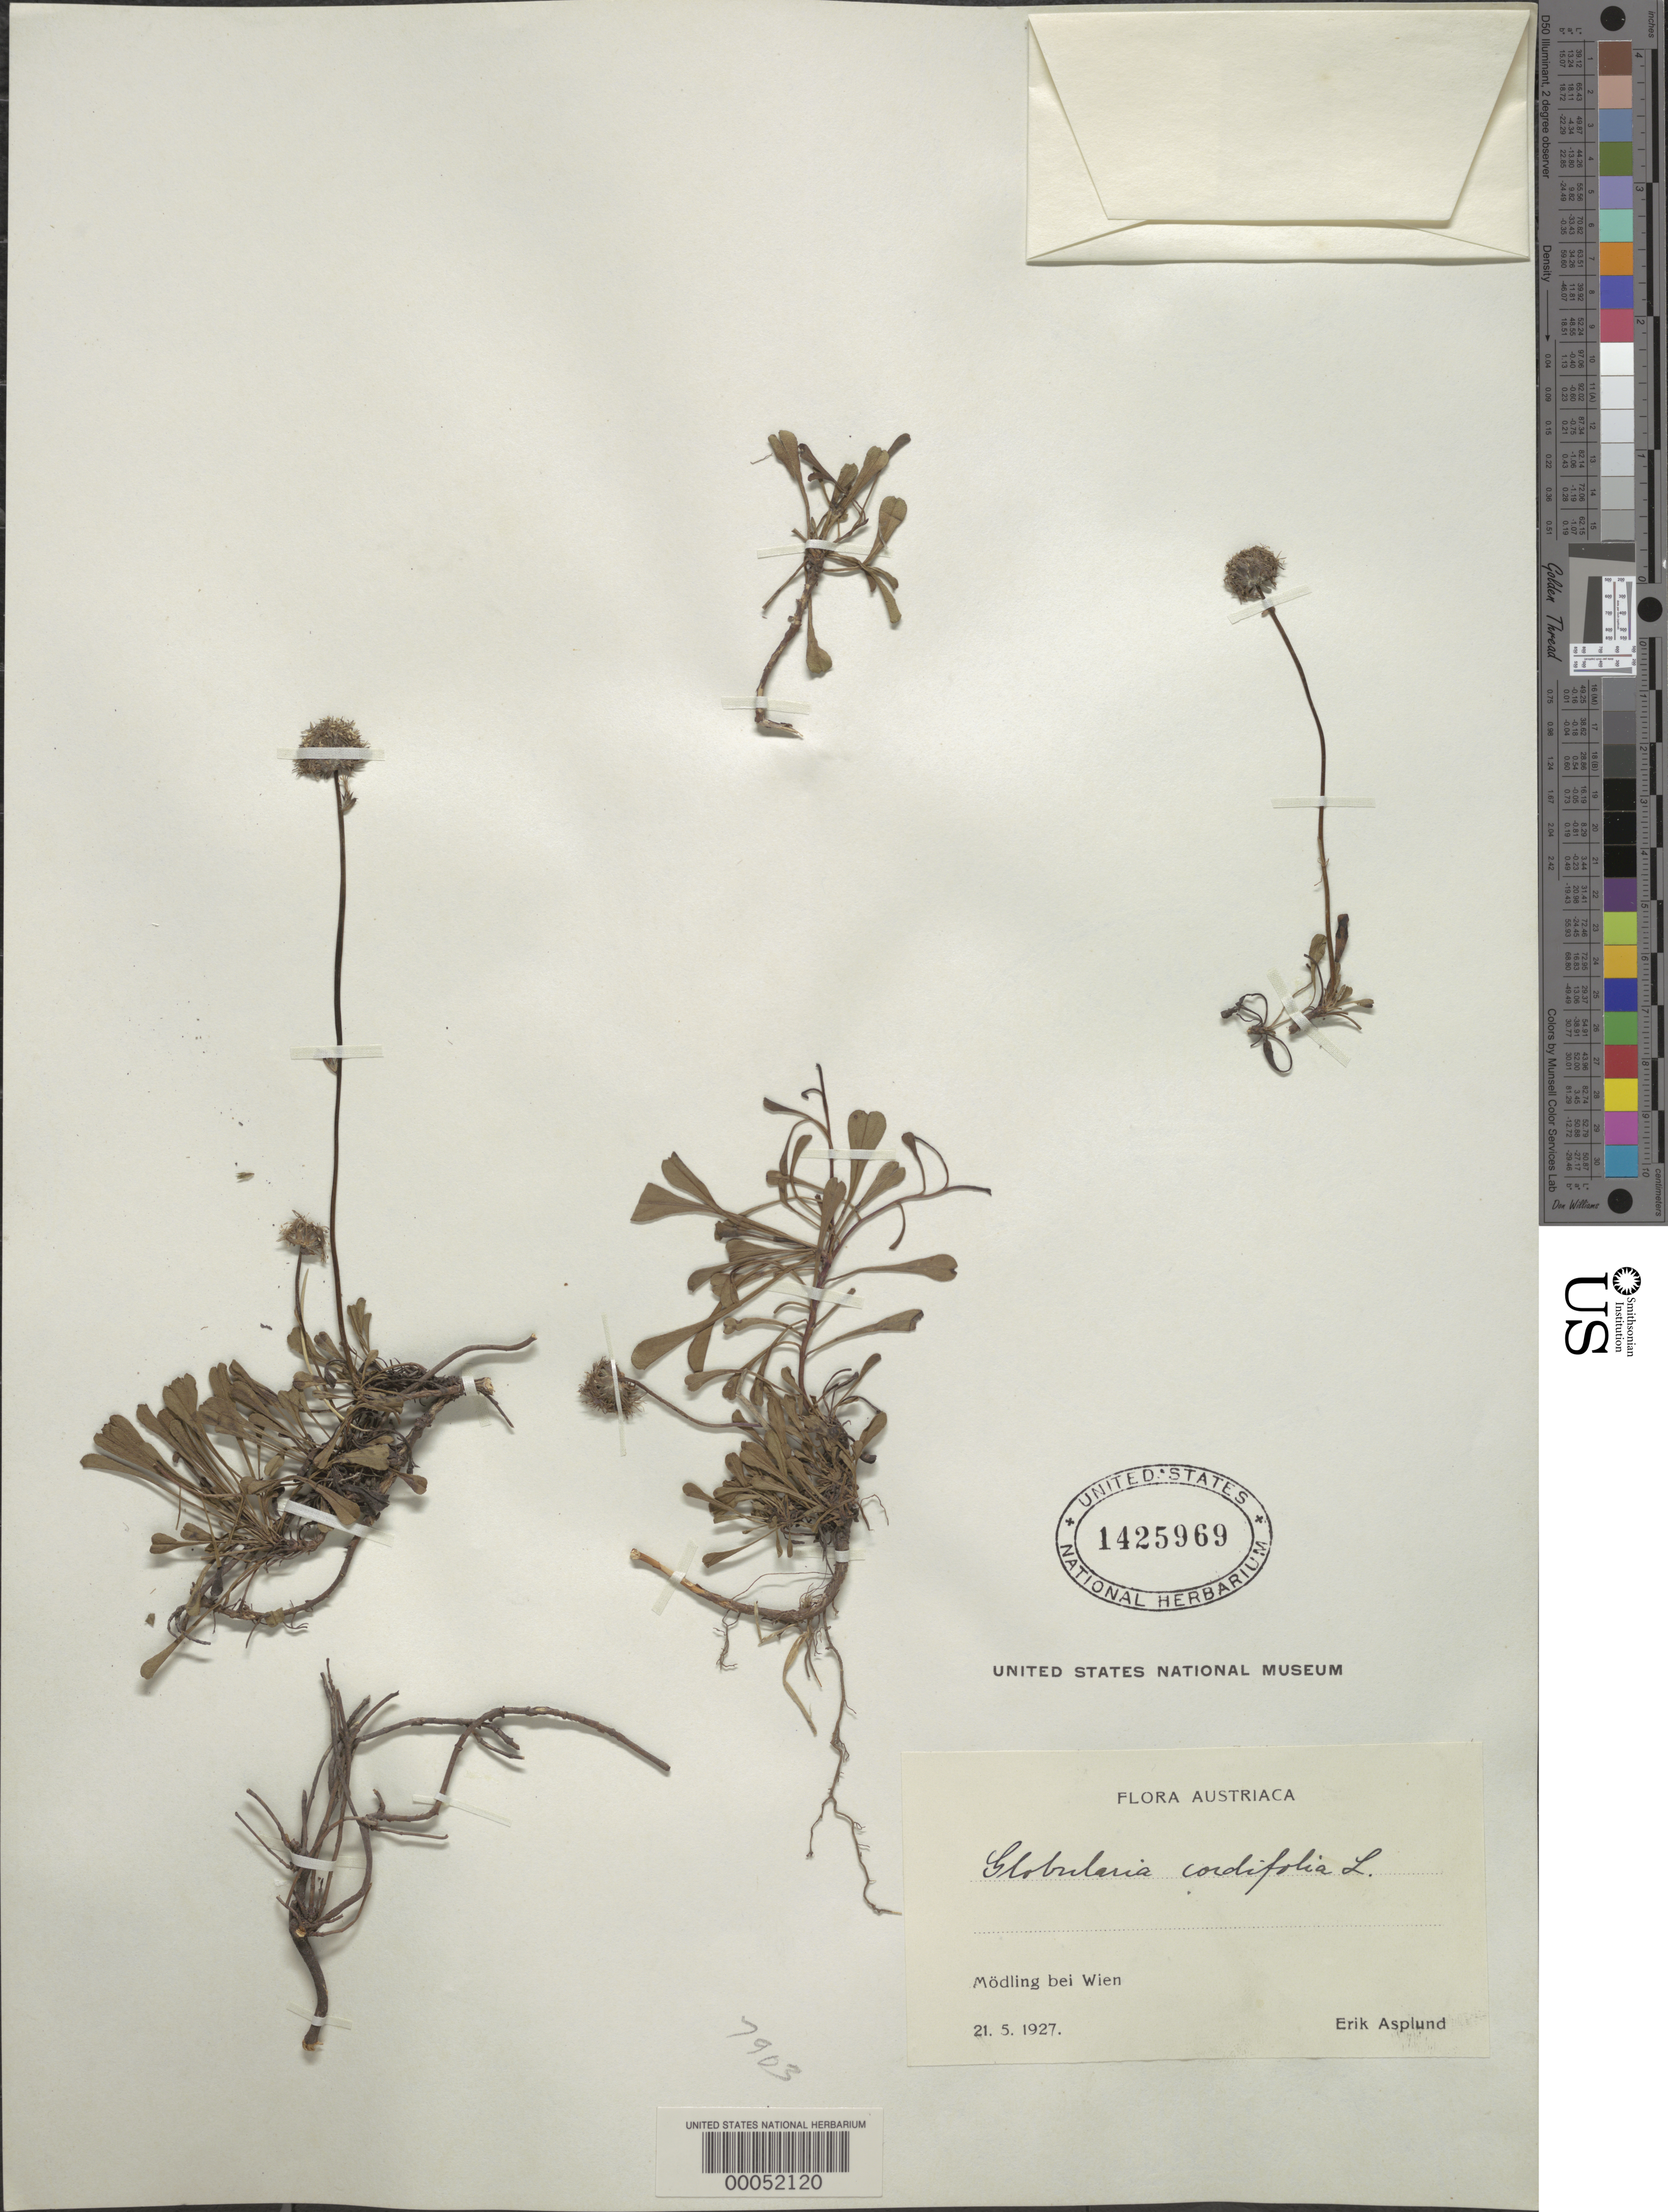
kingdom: Plantae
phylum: Tracheophyta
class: Magnoliopsida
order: Lamiales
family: Plantaginaceae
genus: Globularia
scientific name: Globularia cordifolia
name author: L.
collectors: E. Asplund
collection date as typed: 21 Jun 1927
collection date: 1927-06-21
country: Austria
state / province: Wien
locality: Modling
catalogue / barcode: US 1425969